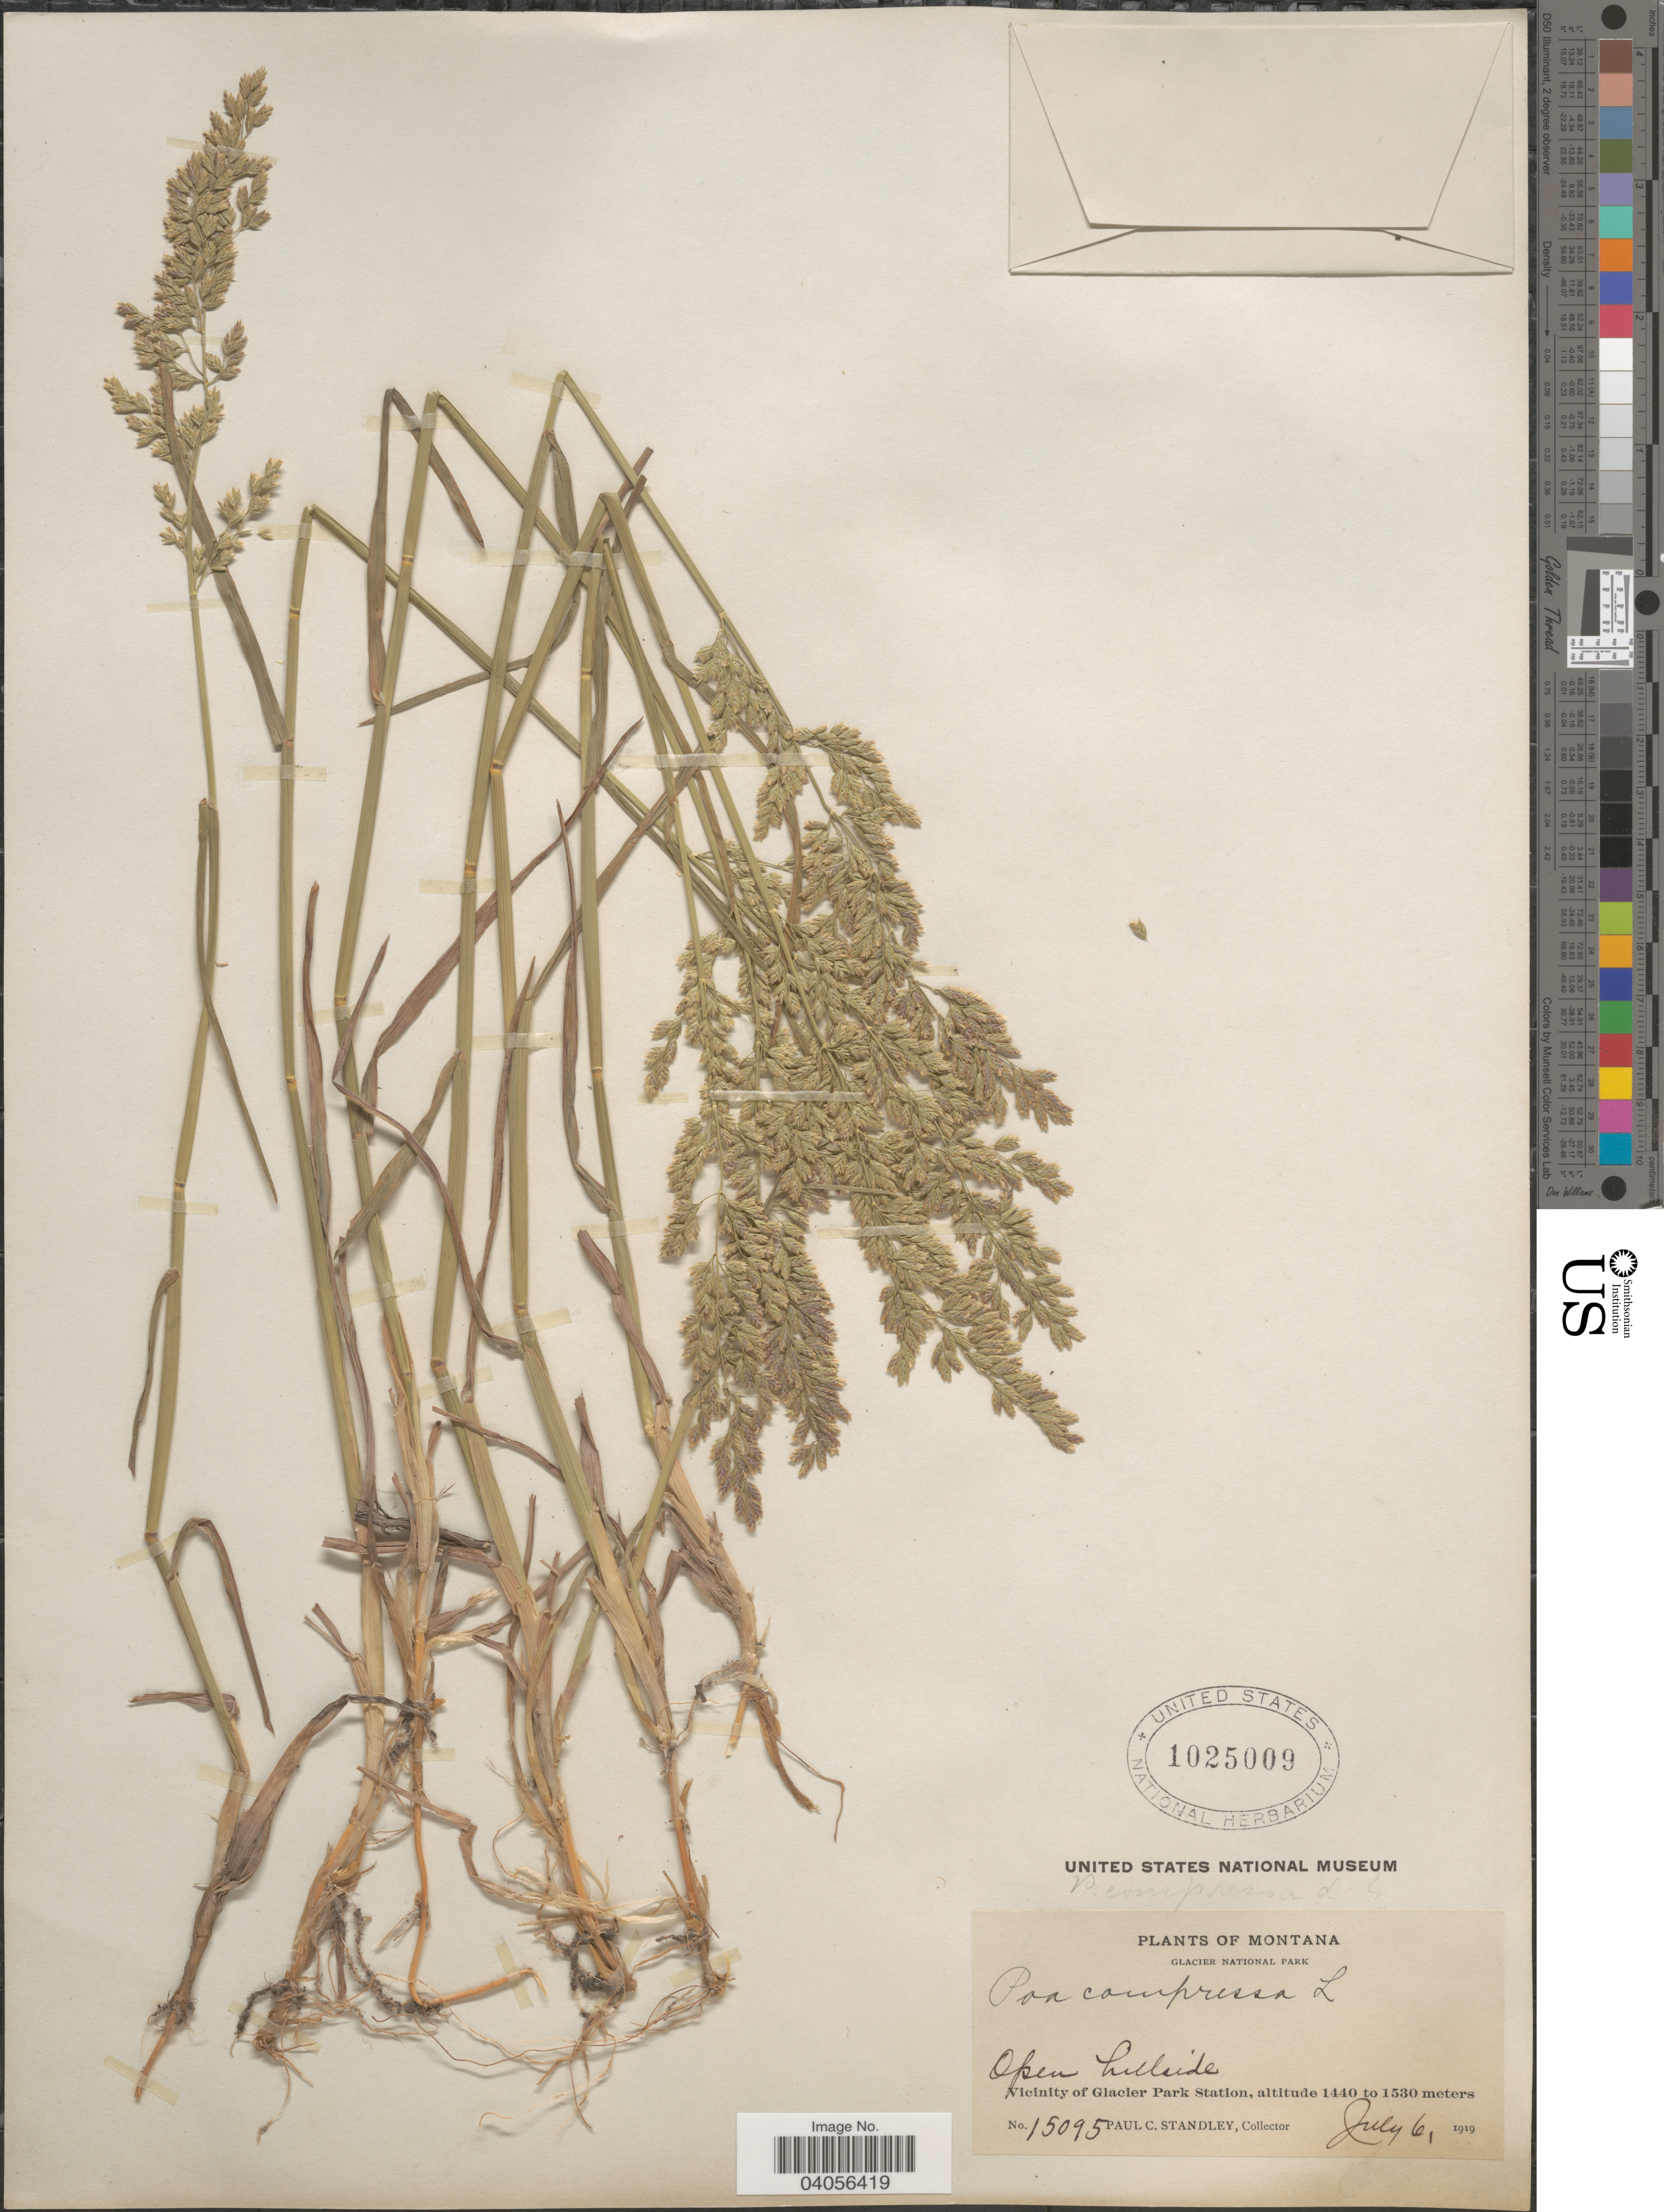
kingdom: Plantae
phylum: Tracheophyta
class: Liliopsida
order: Poales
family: Poaceae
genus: Poa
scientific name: Poa compressa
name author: L.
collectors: P. C. Standley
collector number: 15095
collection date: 1919-07-06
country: United States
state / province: Montana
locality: Glacier National Park. Vicinity of Glacier Park Station.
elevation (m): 1440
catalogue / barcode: US 1025009